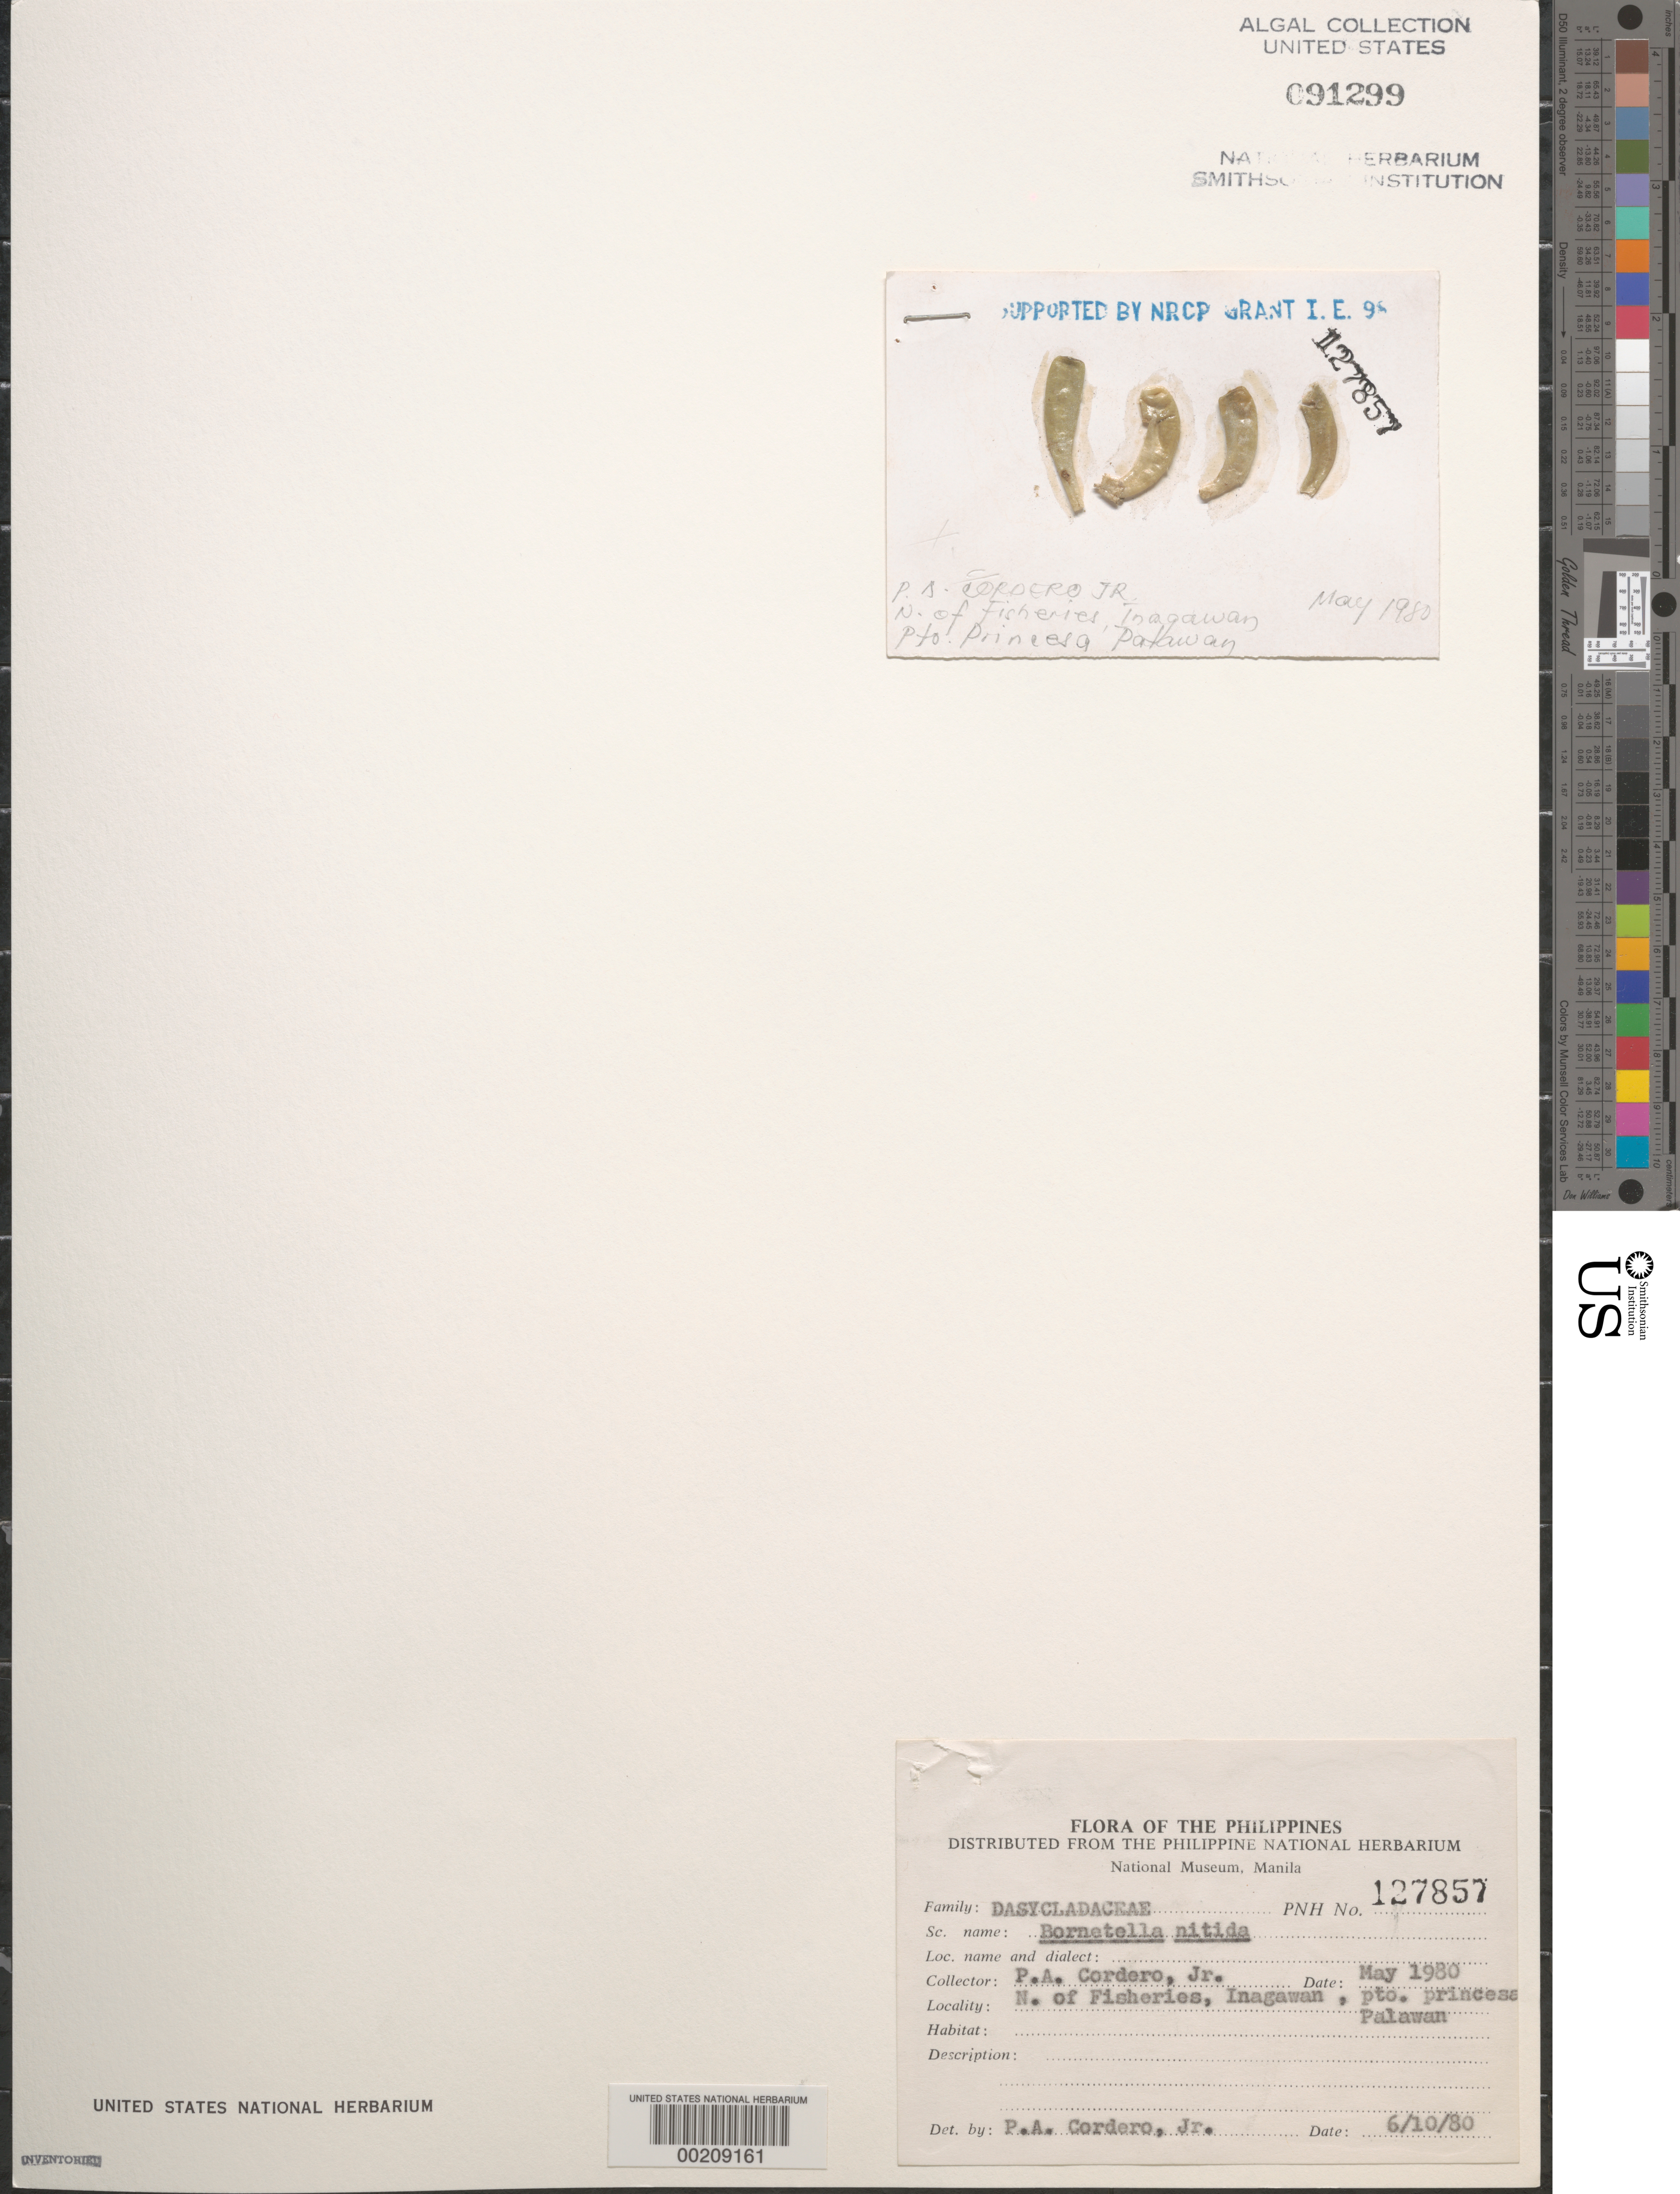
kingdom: Plantae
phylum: Chlorophyta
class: Ulvophyceae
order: Dasycladales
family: Dasycladaceae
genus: Bornetella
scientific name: Bornetella nitida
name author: Mun.-Chalm. ex O.G. Sond.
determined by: Cordero, P. A., Jr.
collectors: P. A. Cordero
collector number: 127857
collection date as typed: May 1980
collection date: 1980-05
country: Philippines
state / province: Mimaropa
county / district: Palawan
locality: Inagawan, puerto princesa, north of fisheries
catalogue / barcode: US 91299